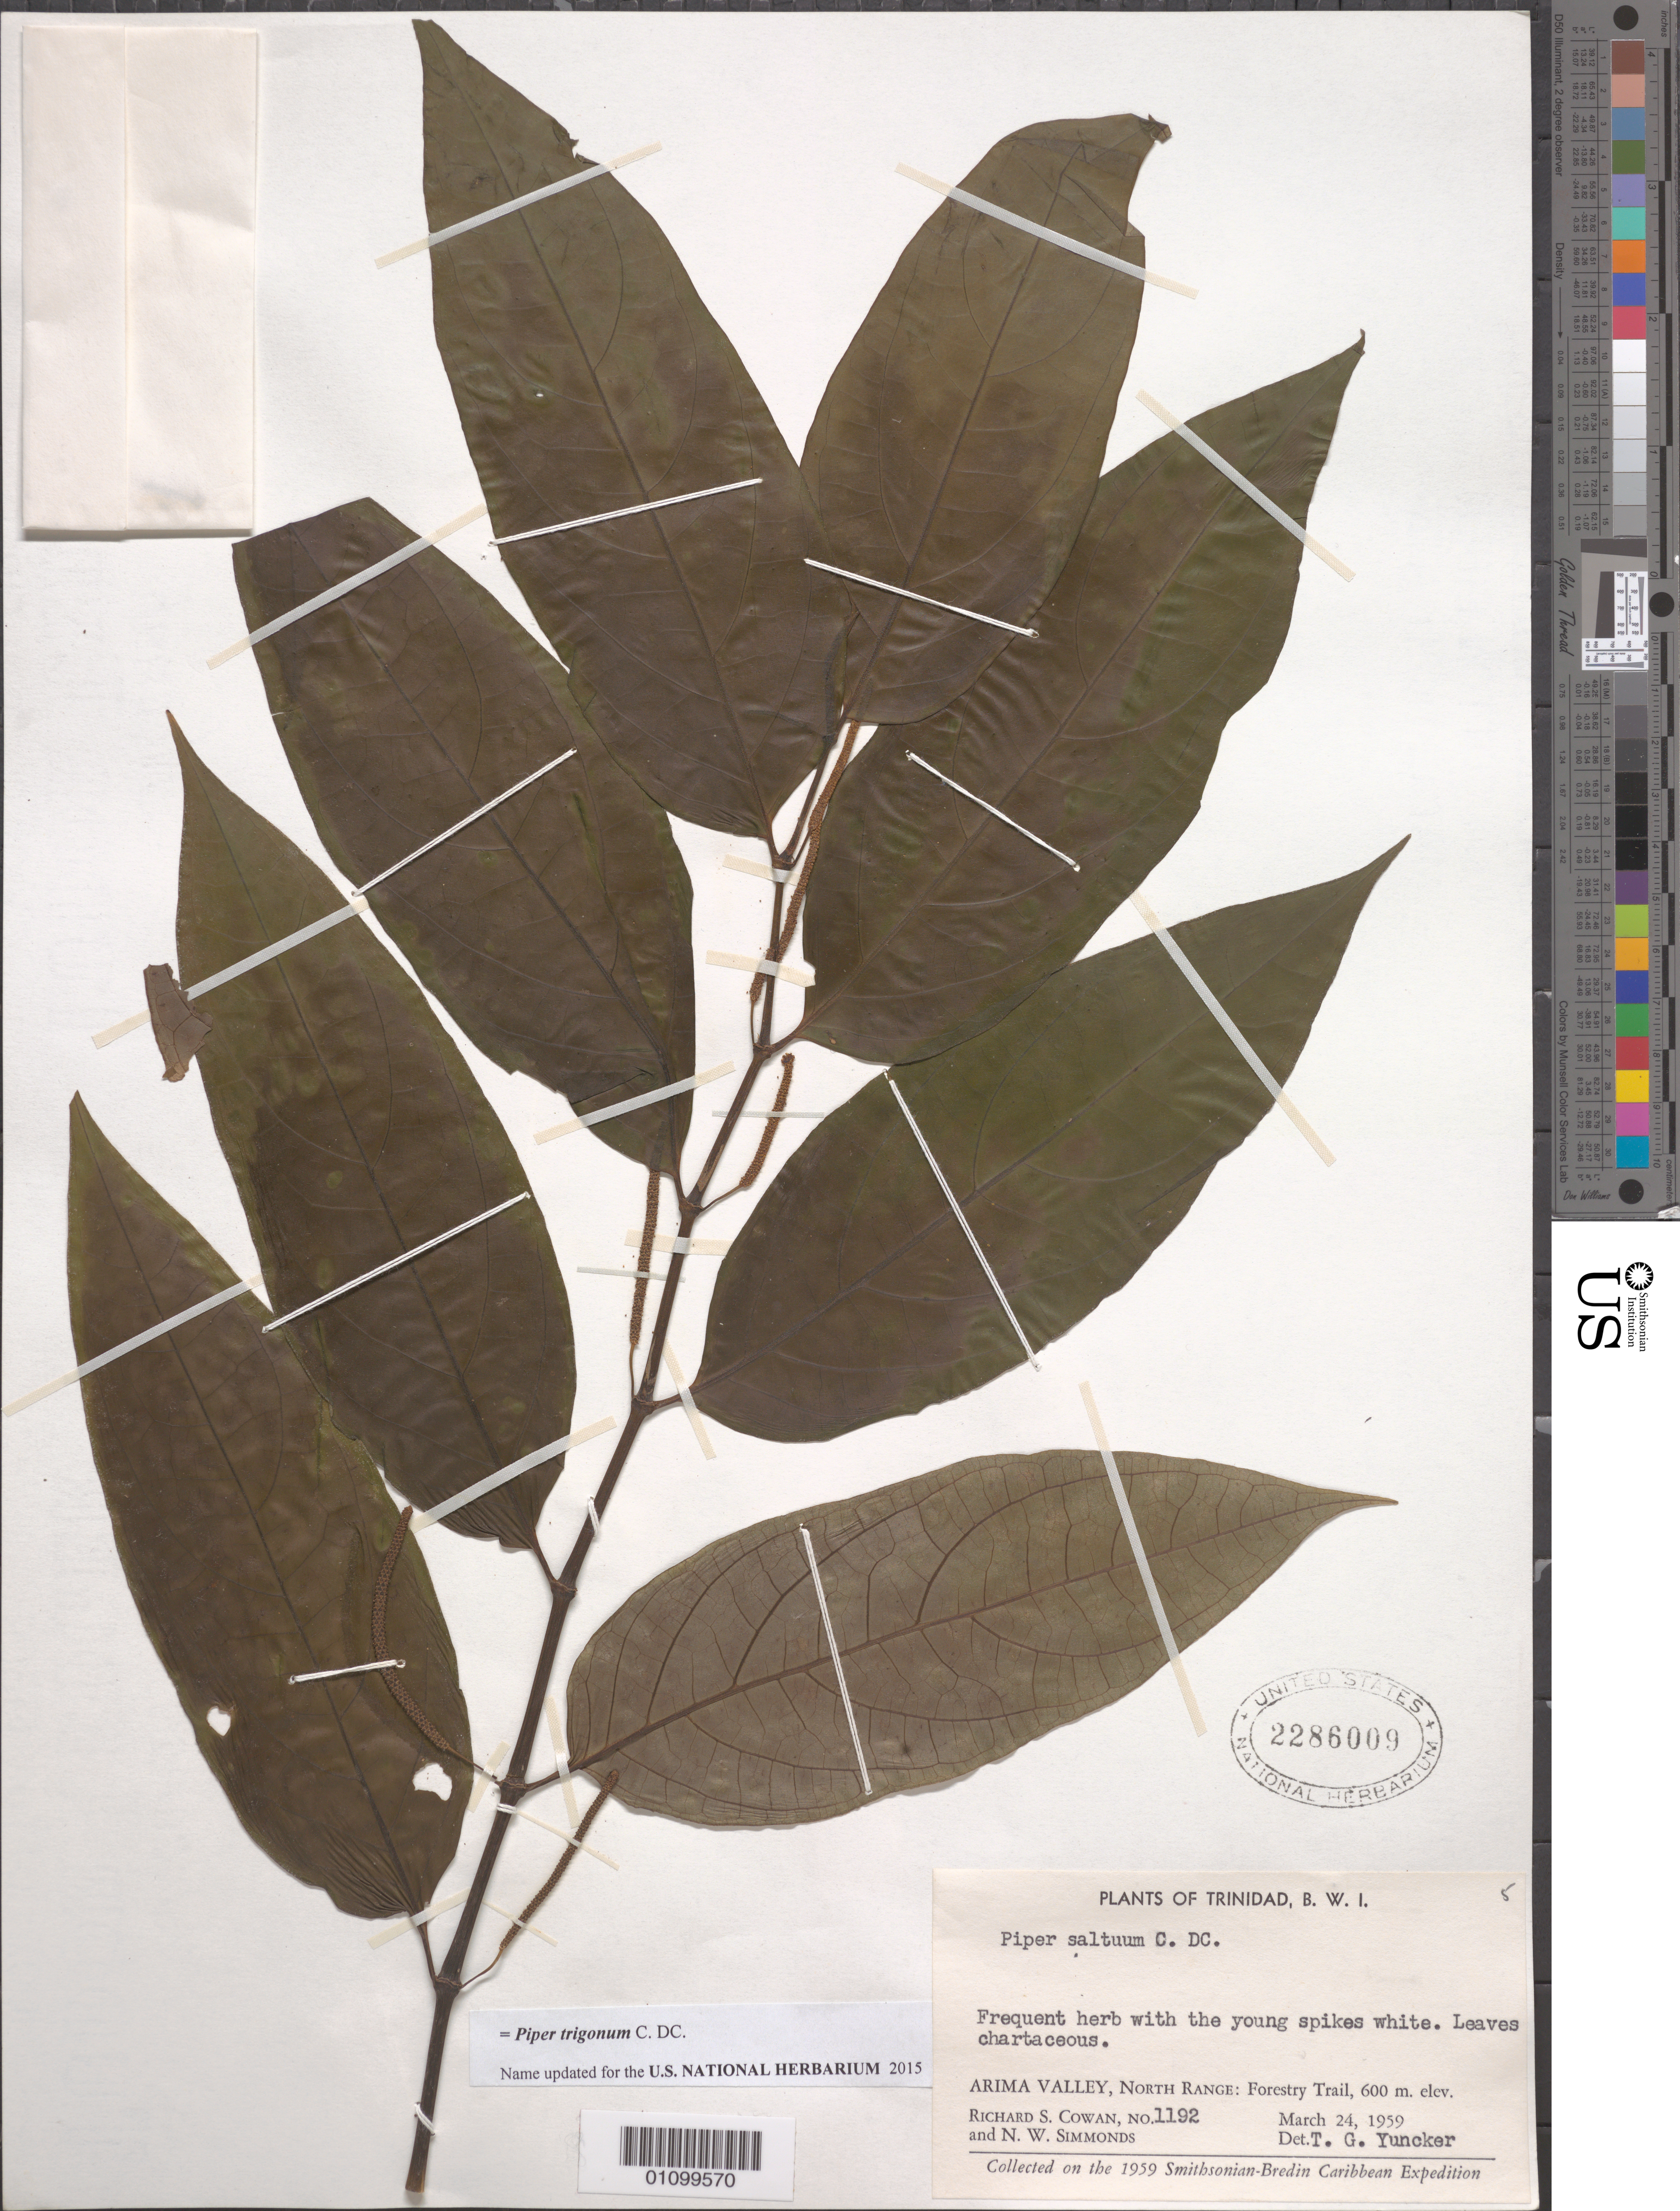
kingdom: Plantae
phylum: Tracheophyta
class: Magnoliopsida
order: Piperales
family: Piperaceae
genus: Piper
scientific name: Piper saltuum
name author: C. DC.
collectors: R. S. Cowan & N. W. Simmonds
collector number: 1192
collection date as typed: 24 Mar 1959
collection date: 1959-03-24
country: Trinidad and Tobago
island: Trinidad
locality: Arima Valley, North Range: Forestry Trail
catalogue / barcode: US 2286009